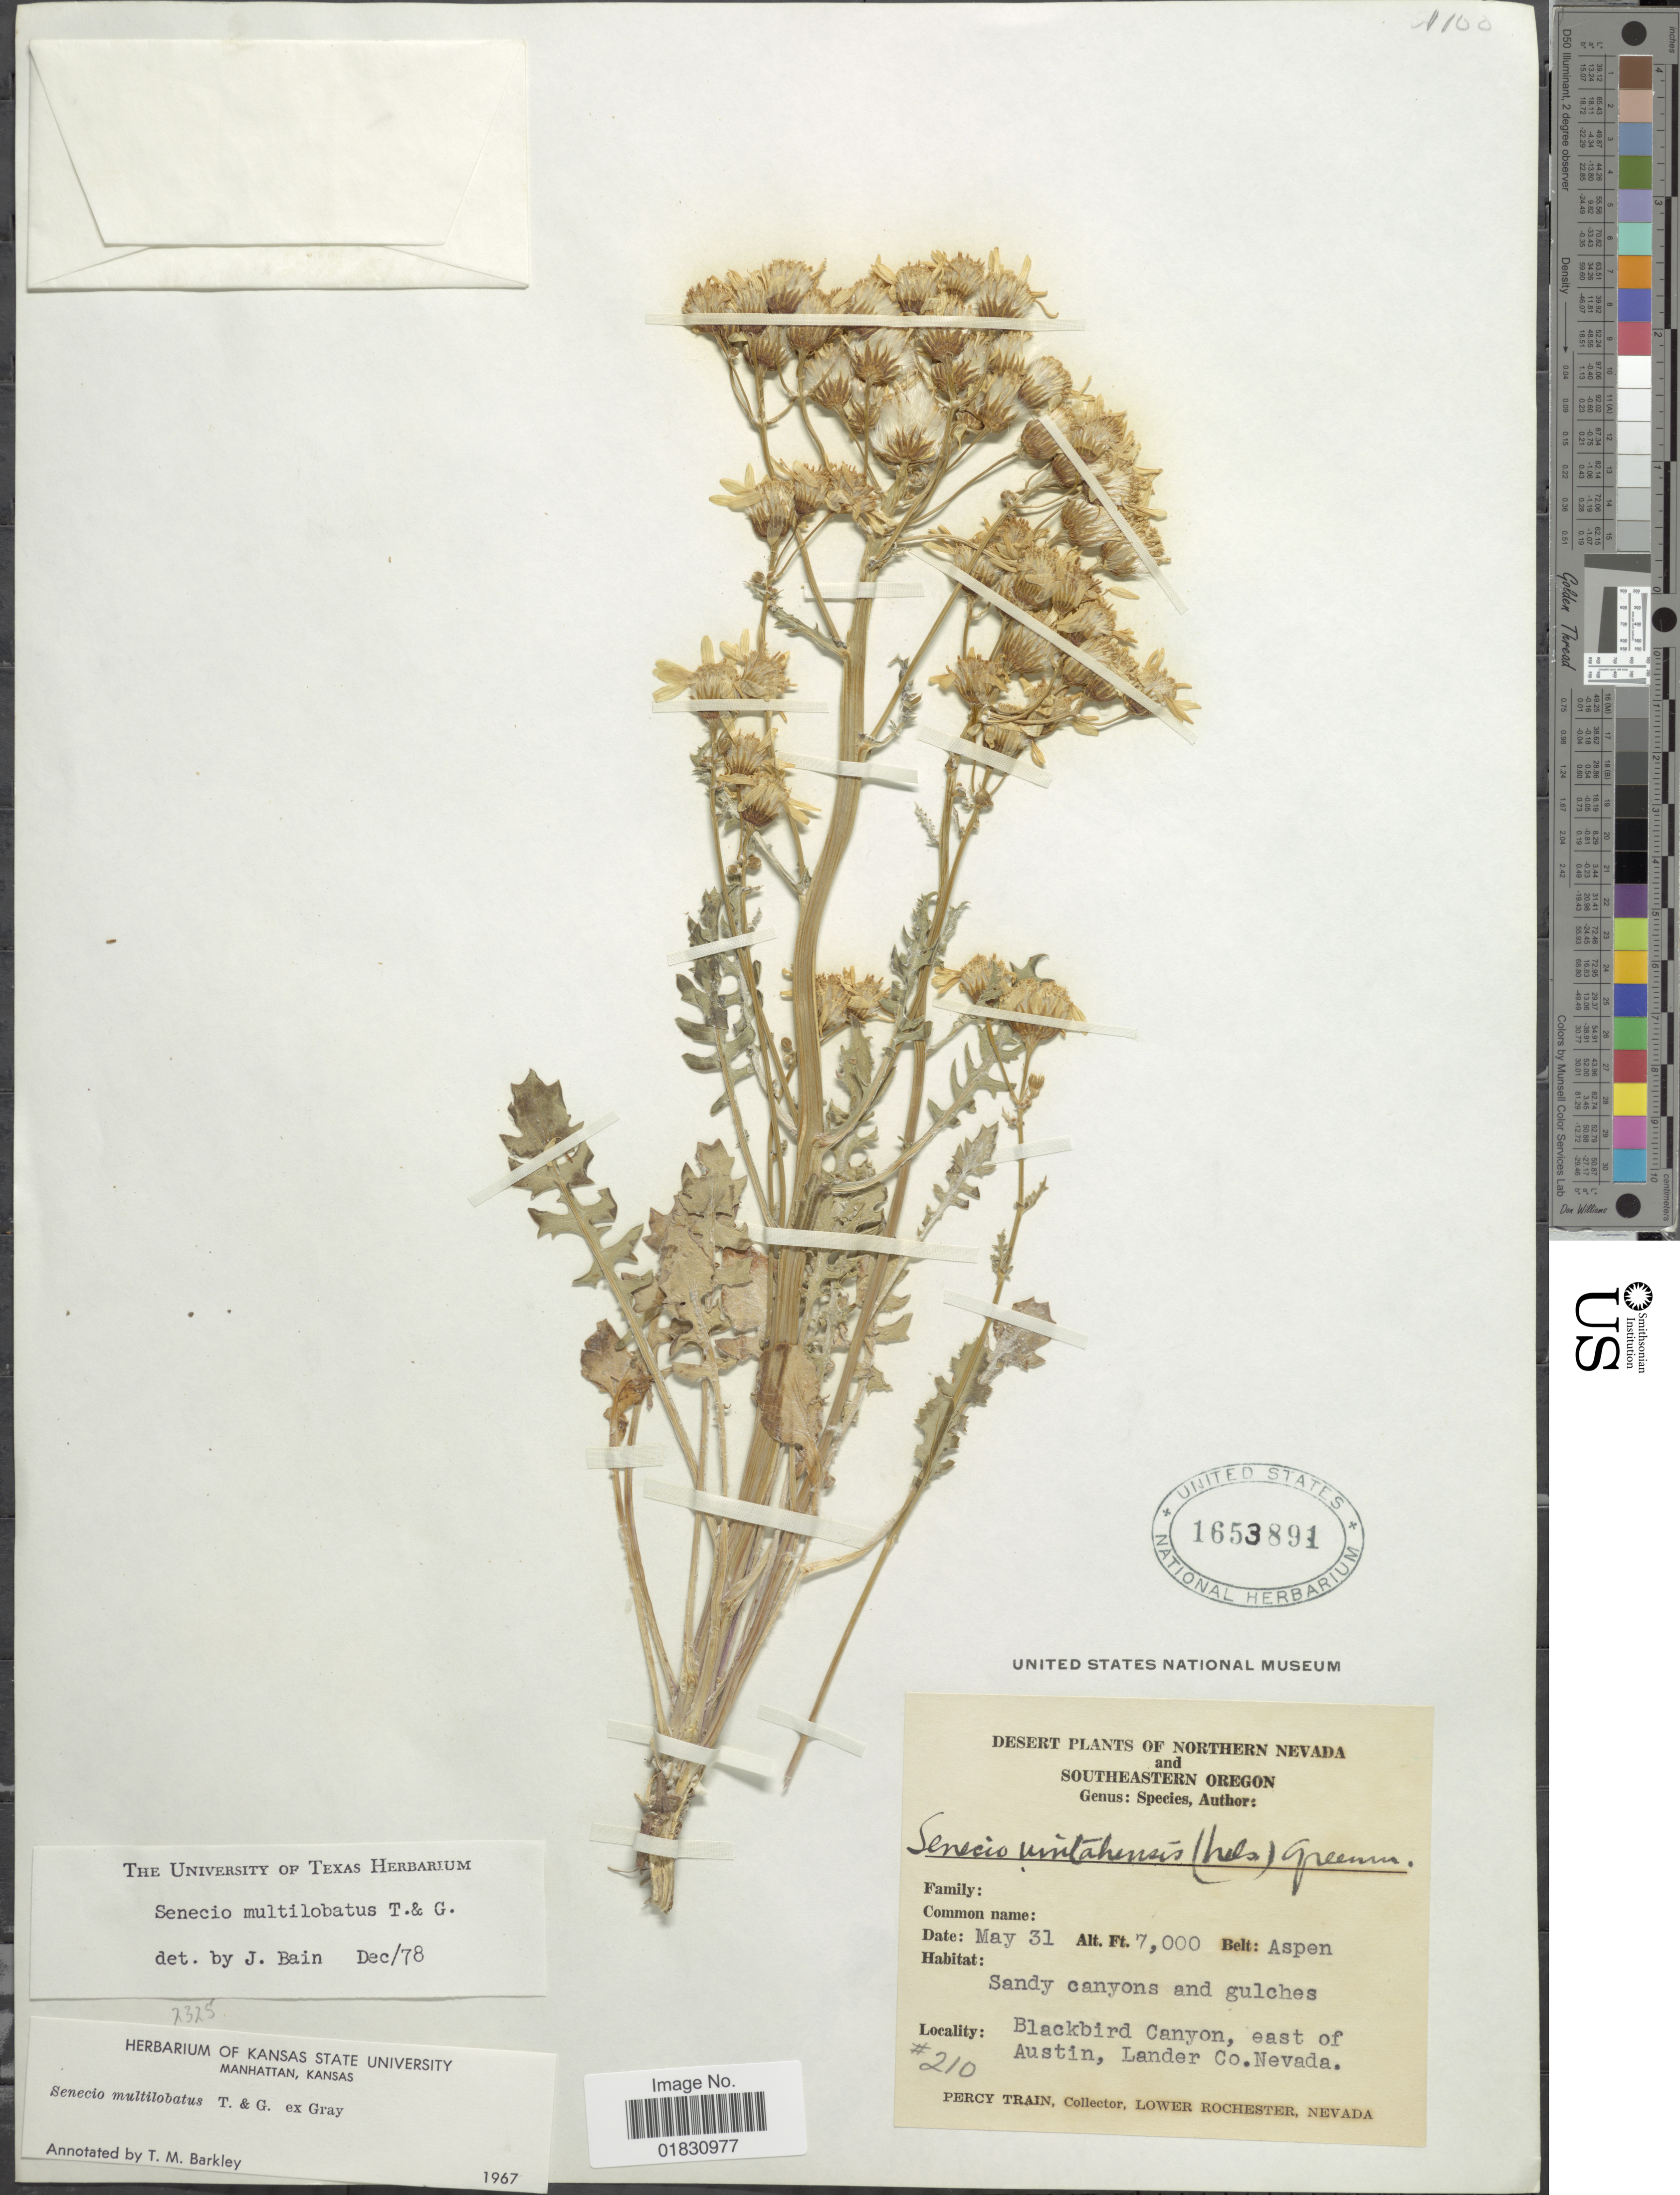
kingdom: Plantae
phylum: Tracheophyta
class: Magnoliopsida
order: Asterales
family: Asteraceae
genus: Packera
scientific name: Packera multilobata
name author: (Torr. & A. Gray) W.A. Weber & Á. Löve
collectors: P. Train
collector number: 210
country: United States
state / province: Nevada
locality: Northern Nevada, Blackbord Canyon, east of Austin, Lander Co., Nevada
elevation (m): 2134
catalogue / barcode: US 1653891